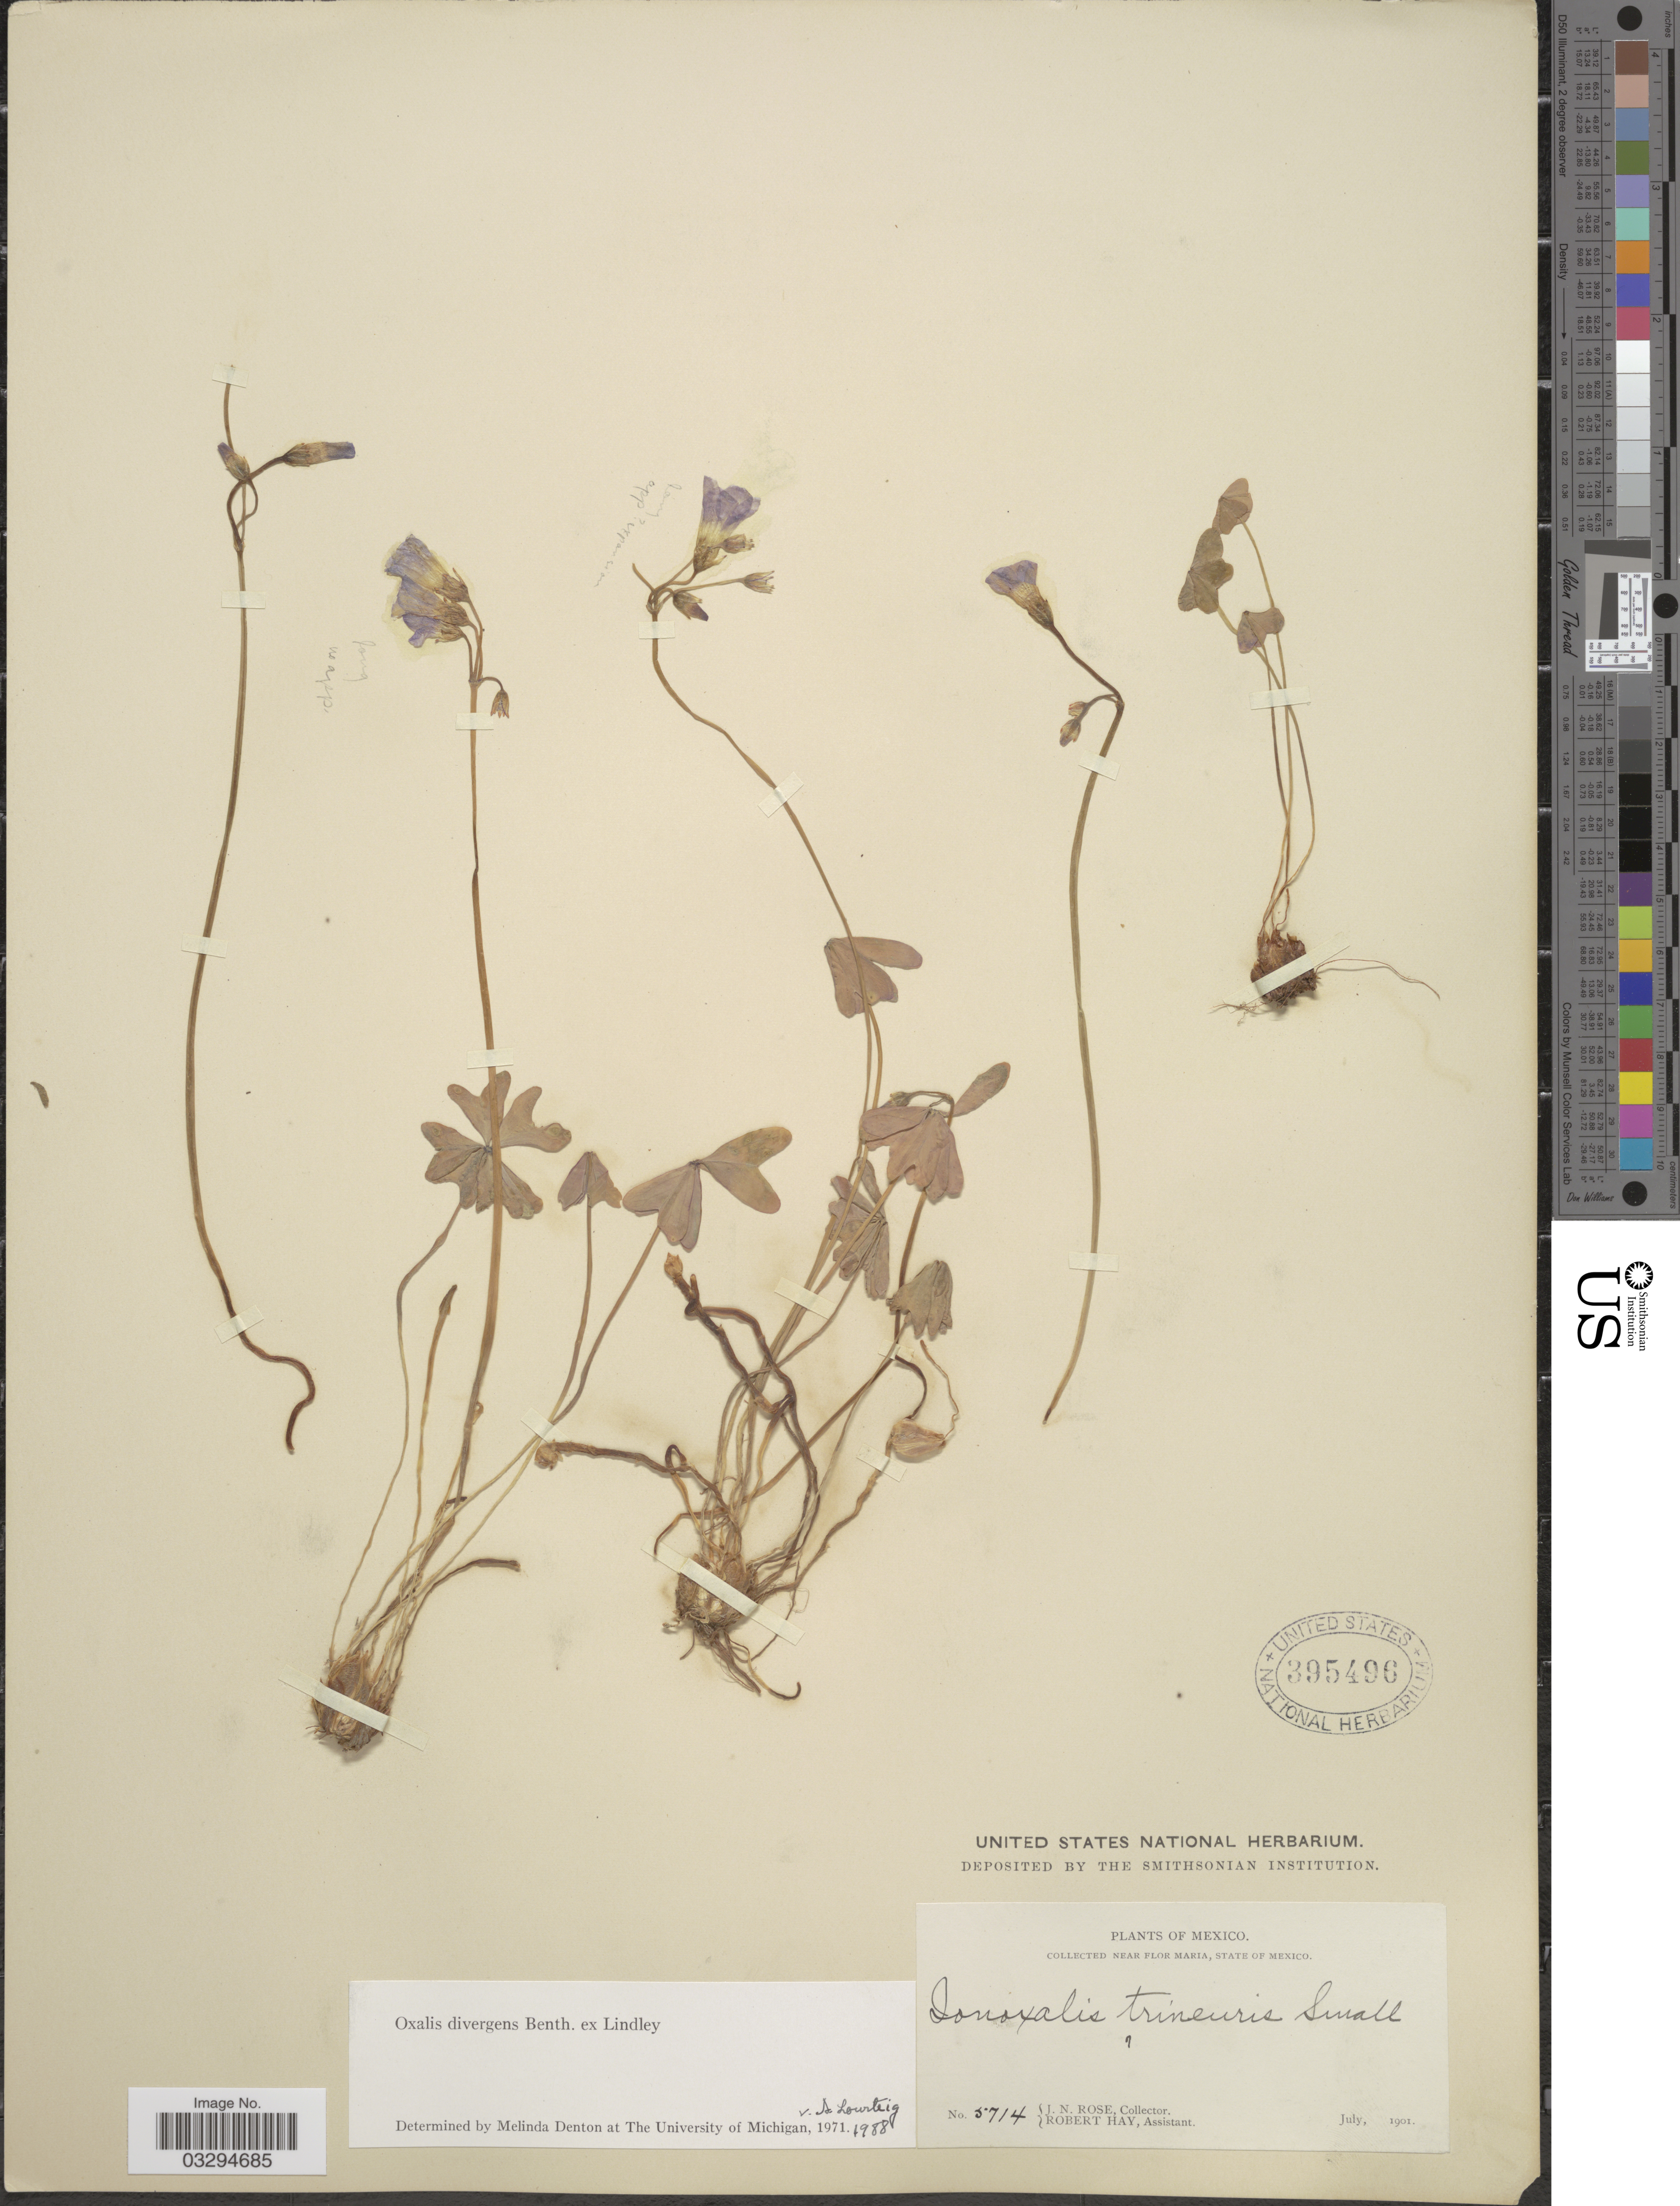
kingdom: Plantae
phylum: Tracheophyta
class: Magnoliopsida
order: Oxalidales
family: Oxalidaceae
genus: Oxalis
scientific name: Oxalis divergens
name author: Benth. ex Lindl.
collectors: J. N. Rose & R. H. Hay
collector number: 5714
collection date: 1901-07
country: Mexico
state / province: México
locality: Near Flor Maria.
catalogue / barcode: US 395496